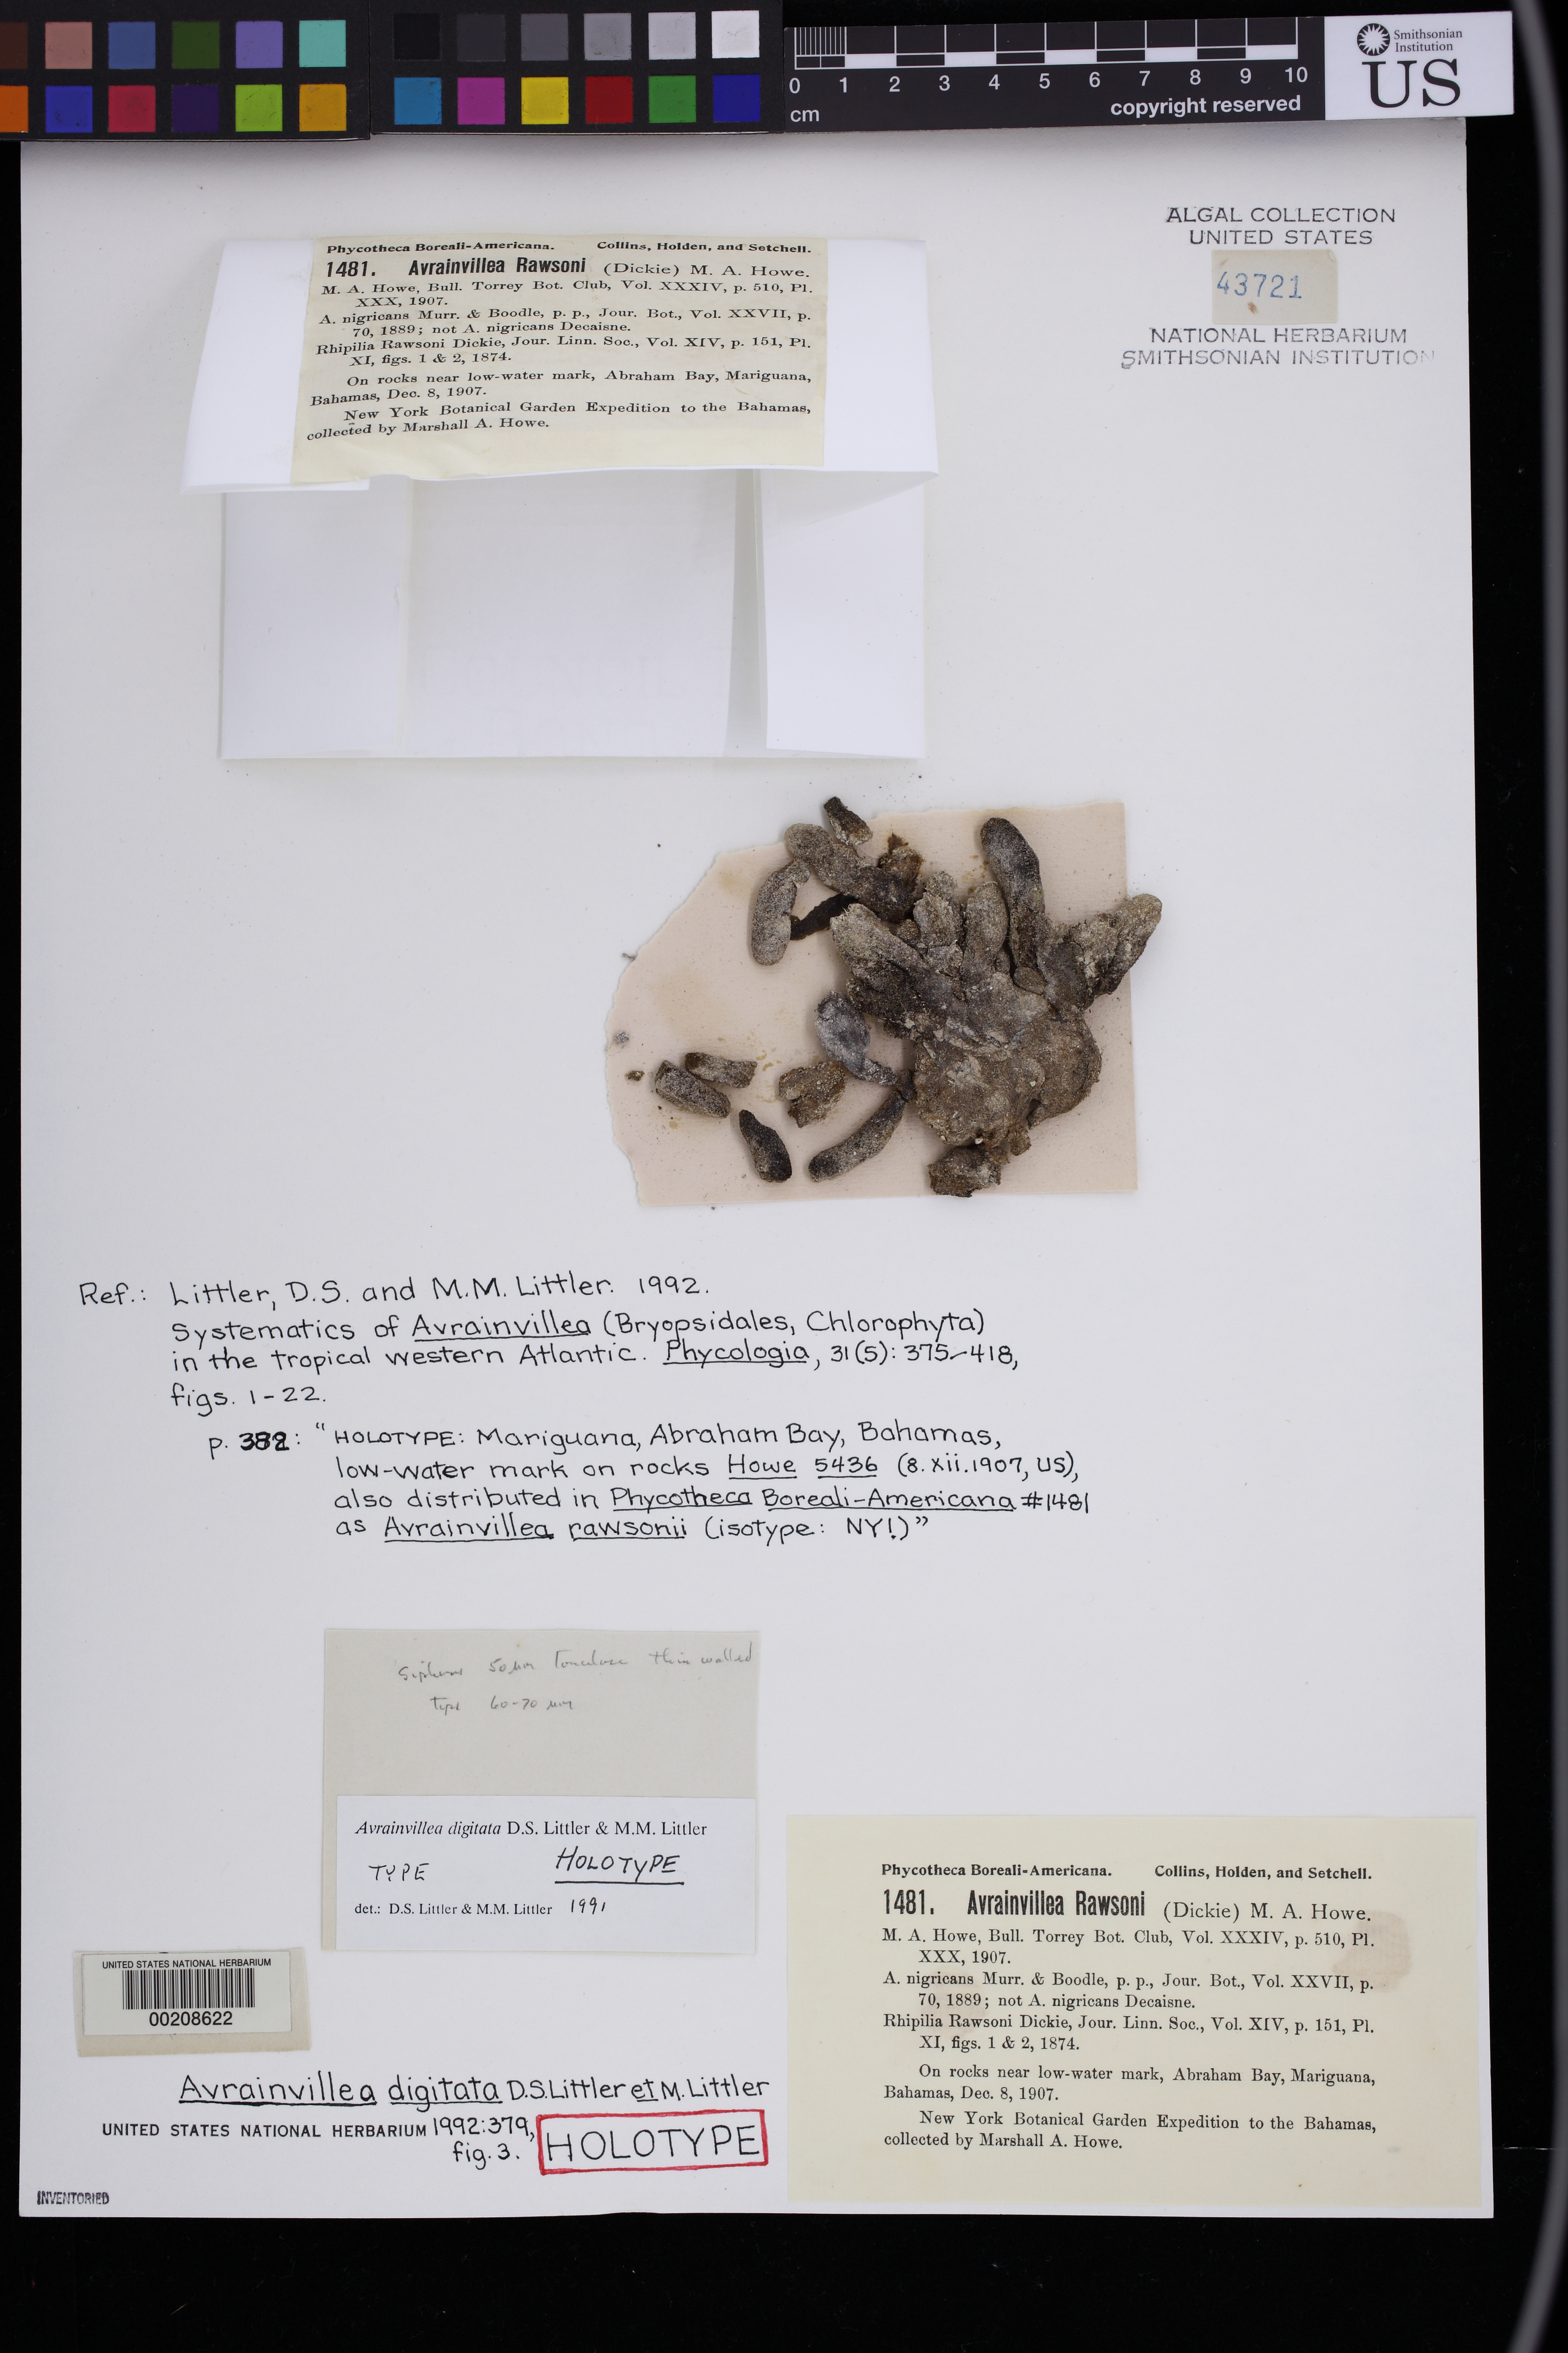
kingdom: Plantae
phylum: Chlorophyta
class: Ulvophyceae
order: Bryopsidales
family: Dichotomosiphonaceae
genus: Avrainvillea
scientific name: Avrainvillea digitata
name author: D.S. Littler & Littler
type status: Holotype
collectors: M. A. Howe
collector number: PB-A 1481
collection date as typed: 08 Dec 1907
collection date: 1907-12-08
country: Bahamas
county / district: Mayaguana District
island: Mayaguana (Mariguana)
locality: Abraham's Bay (Abraham Bay)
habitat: On rocks near low-water mark.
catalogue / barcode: US 43721